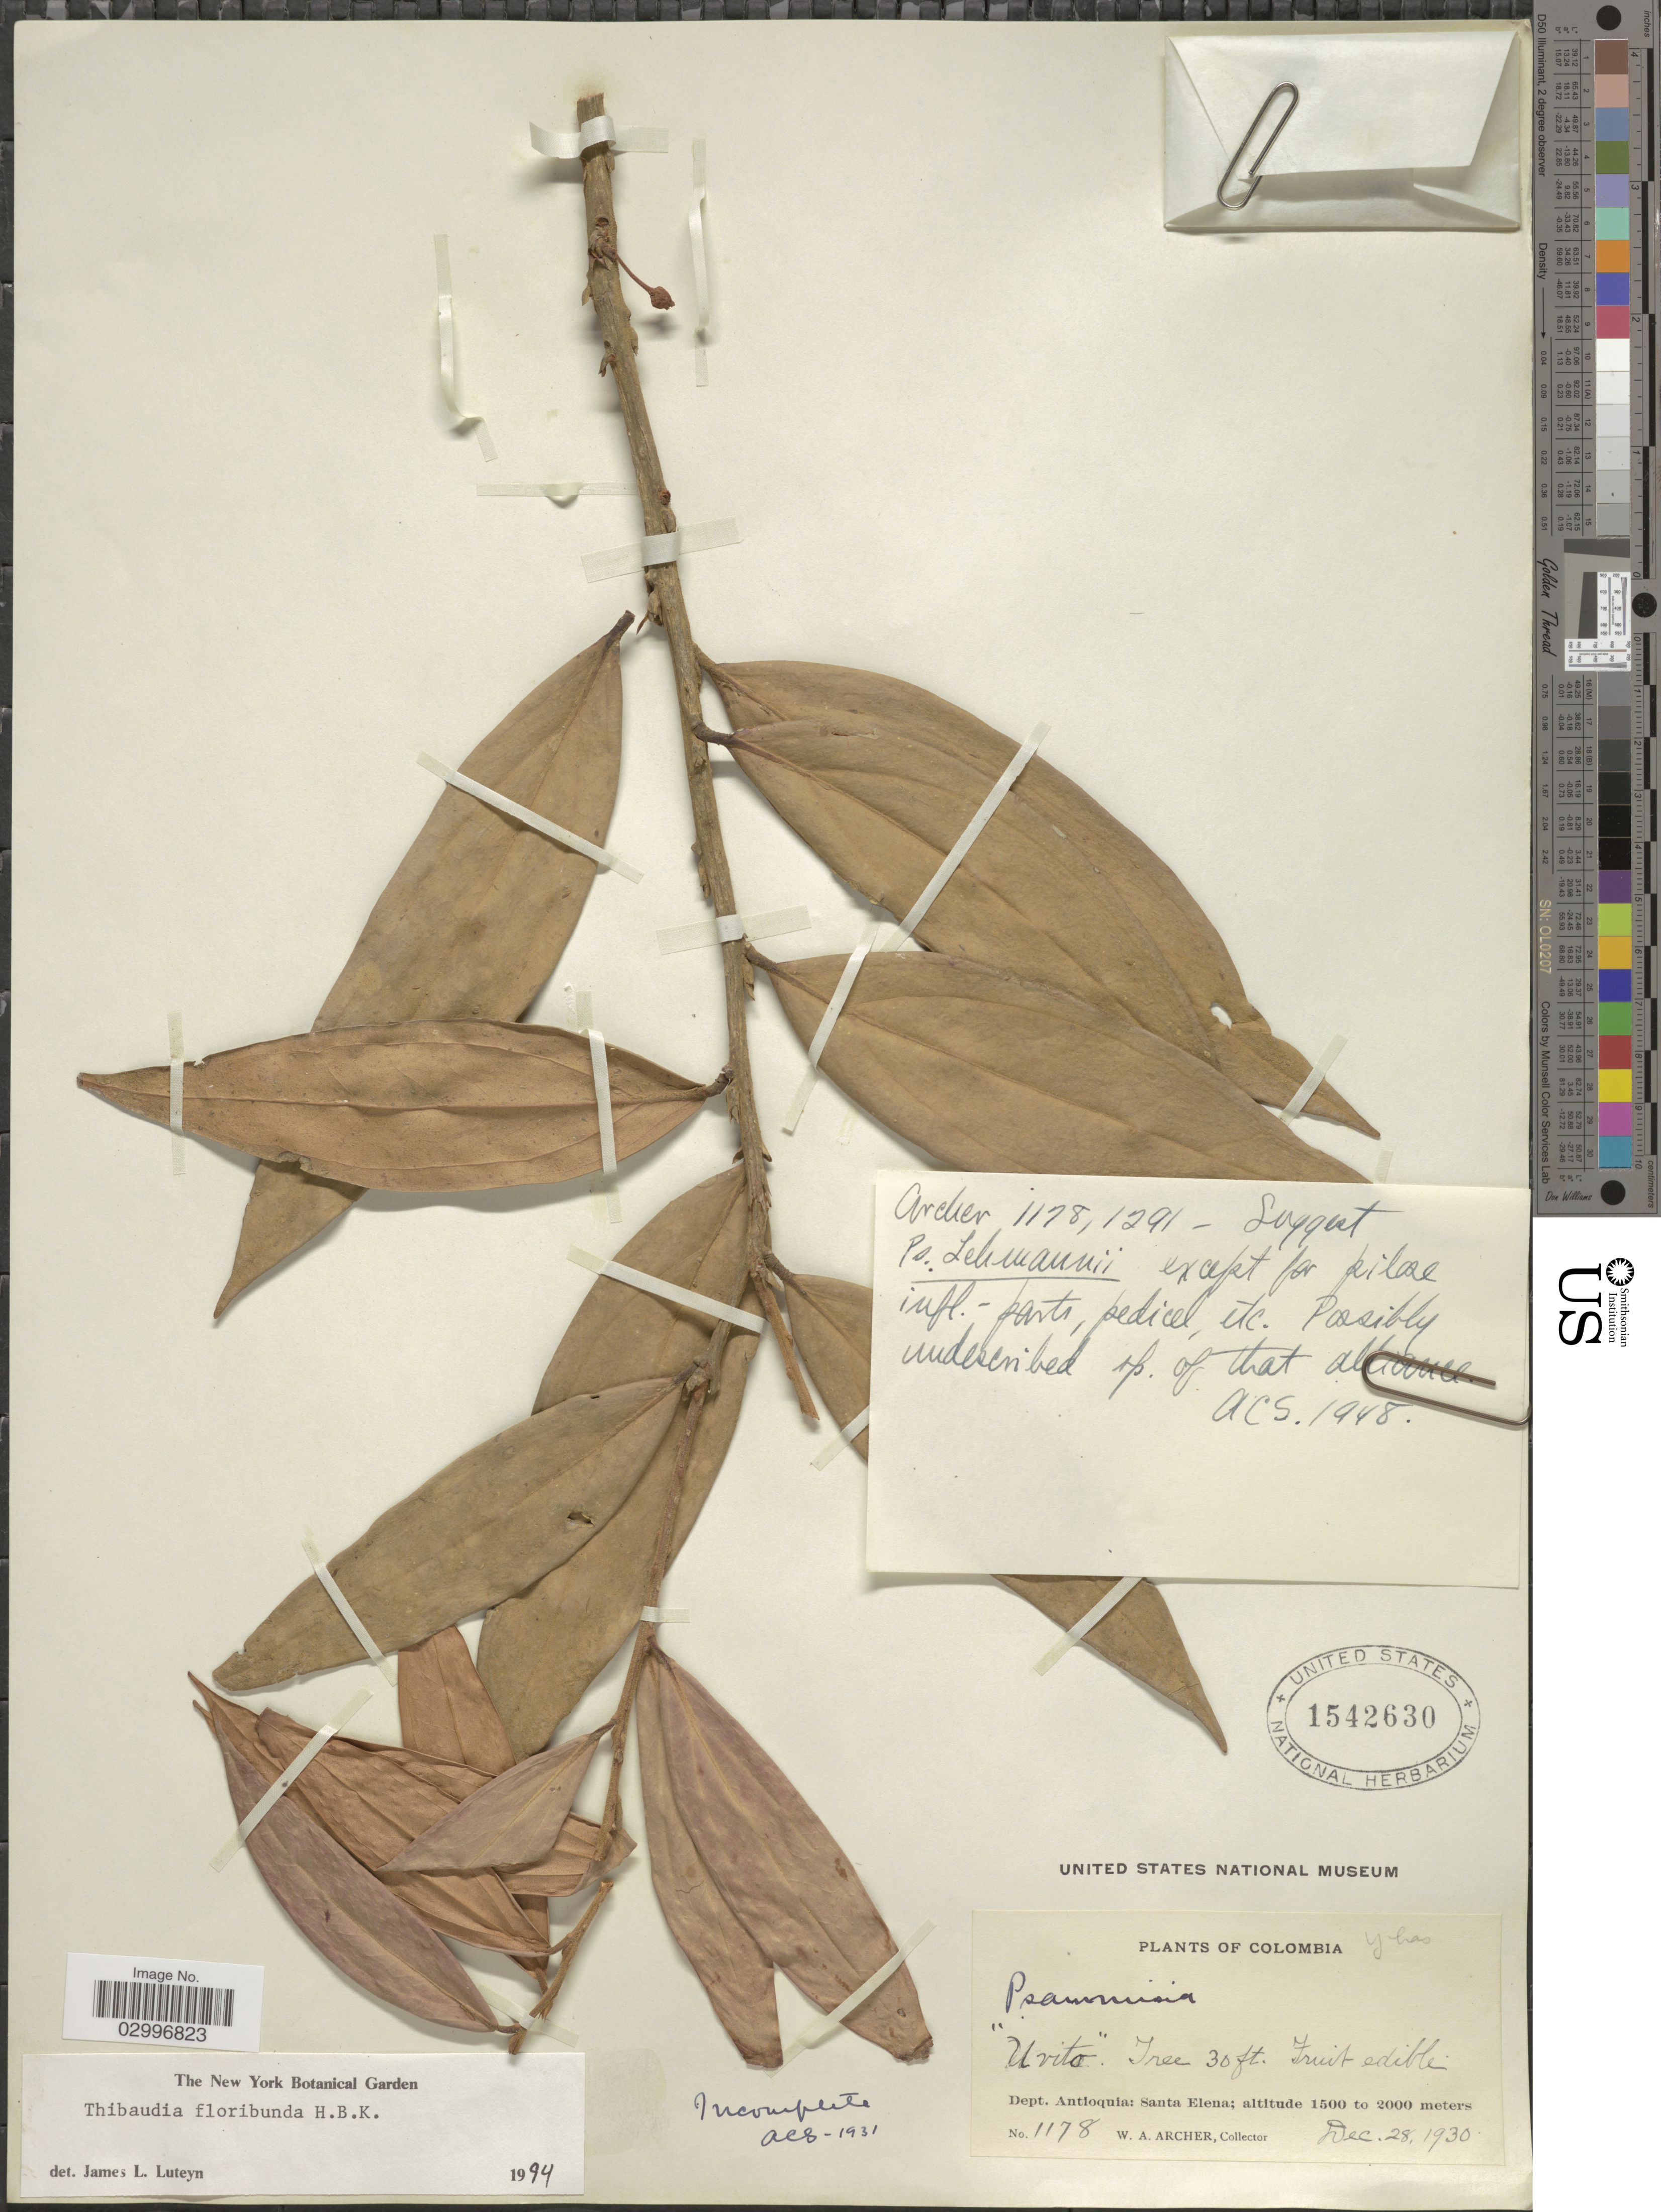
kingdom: Plantae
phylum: Tracheophyta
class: Magnoliopsida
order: Ericales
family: Ericaceae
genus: Thibaudia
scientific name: Thibaudia floribunda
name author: Kunth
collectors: W. Archer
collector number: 1178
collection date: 1930-12-28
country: Colombia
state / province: Antioquia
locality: Dept. Antioquia: Santa Elena.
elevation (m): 1500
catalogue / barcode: US 1542630